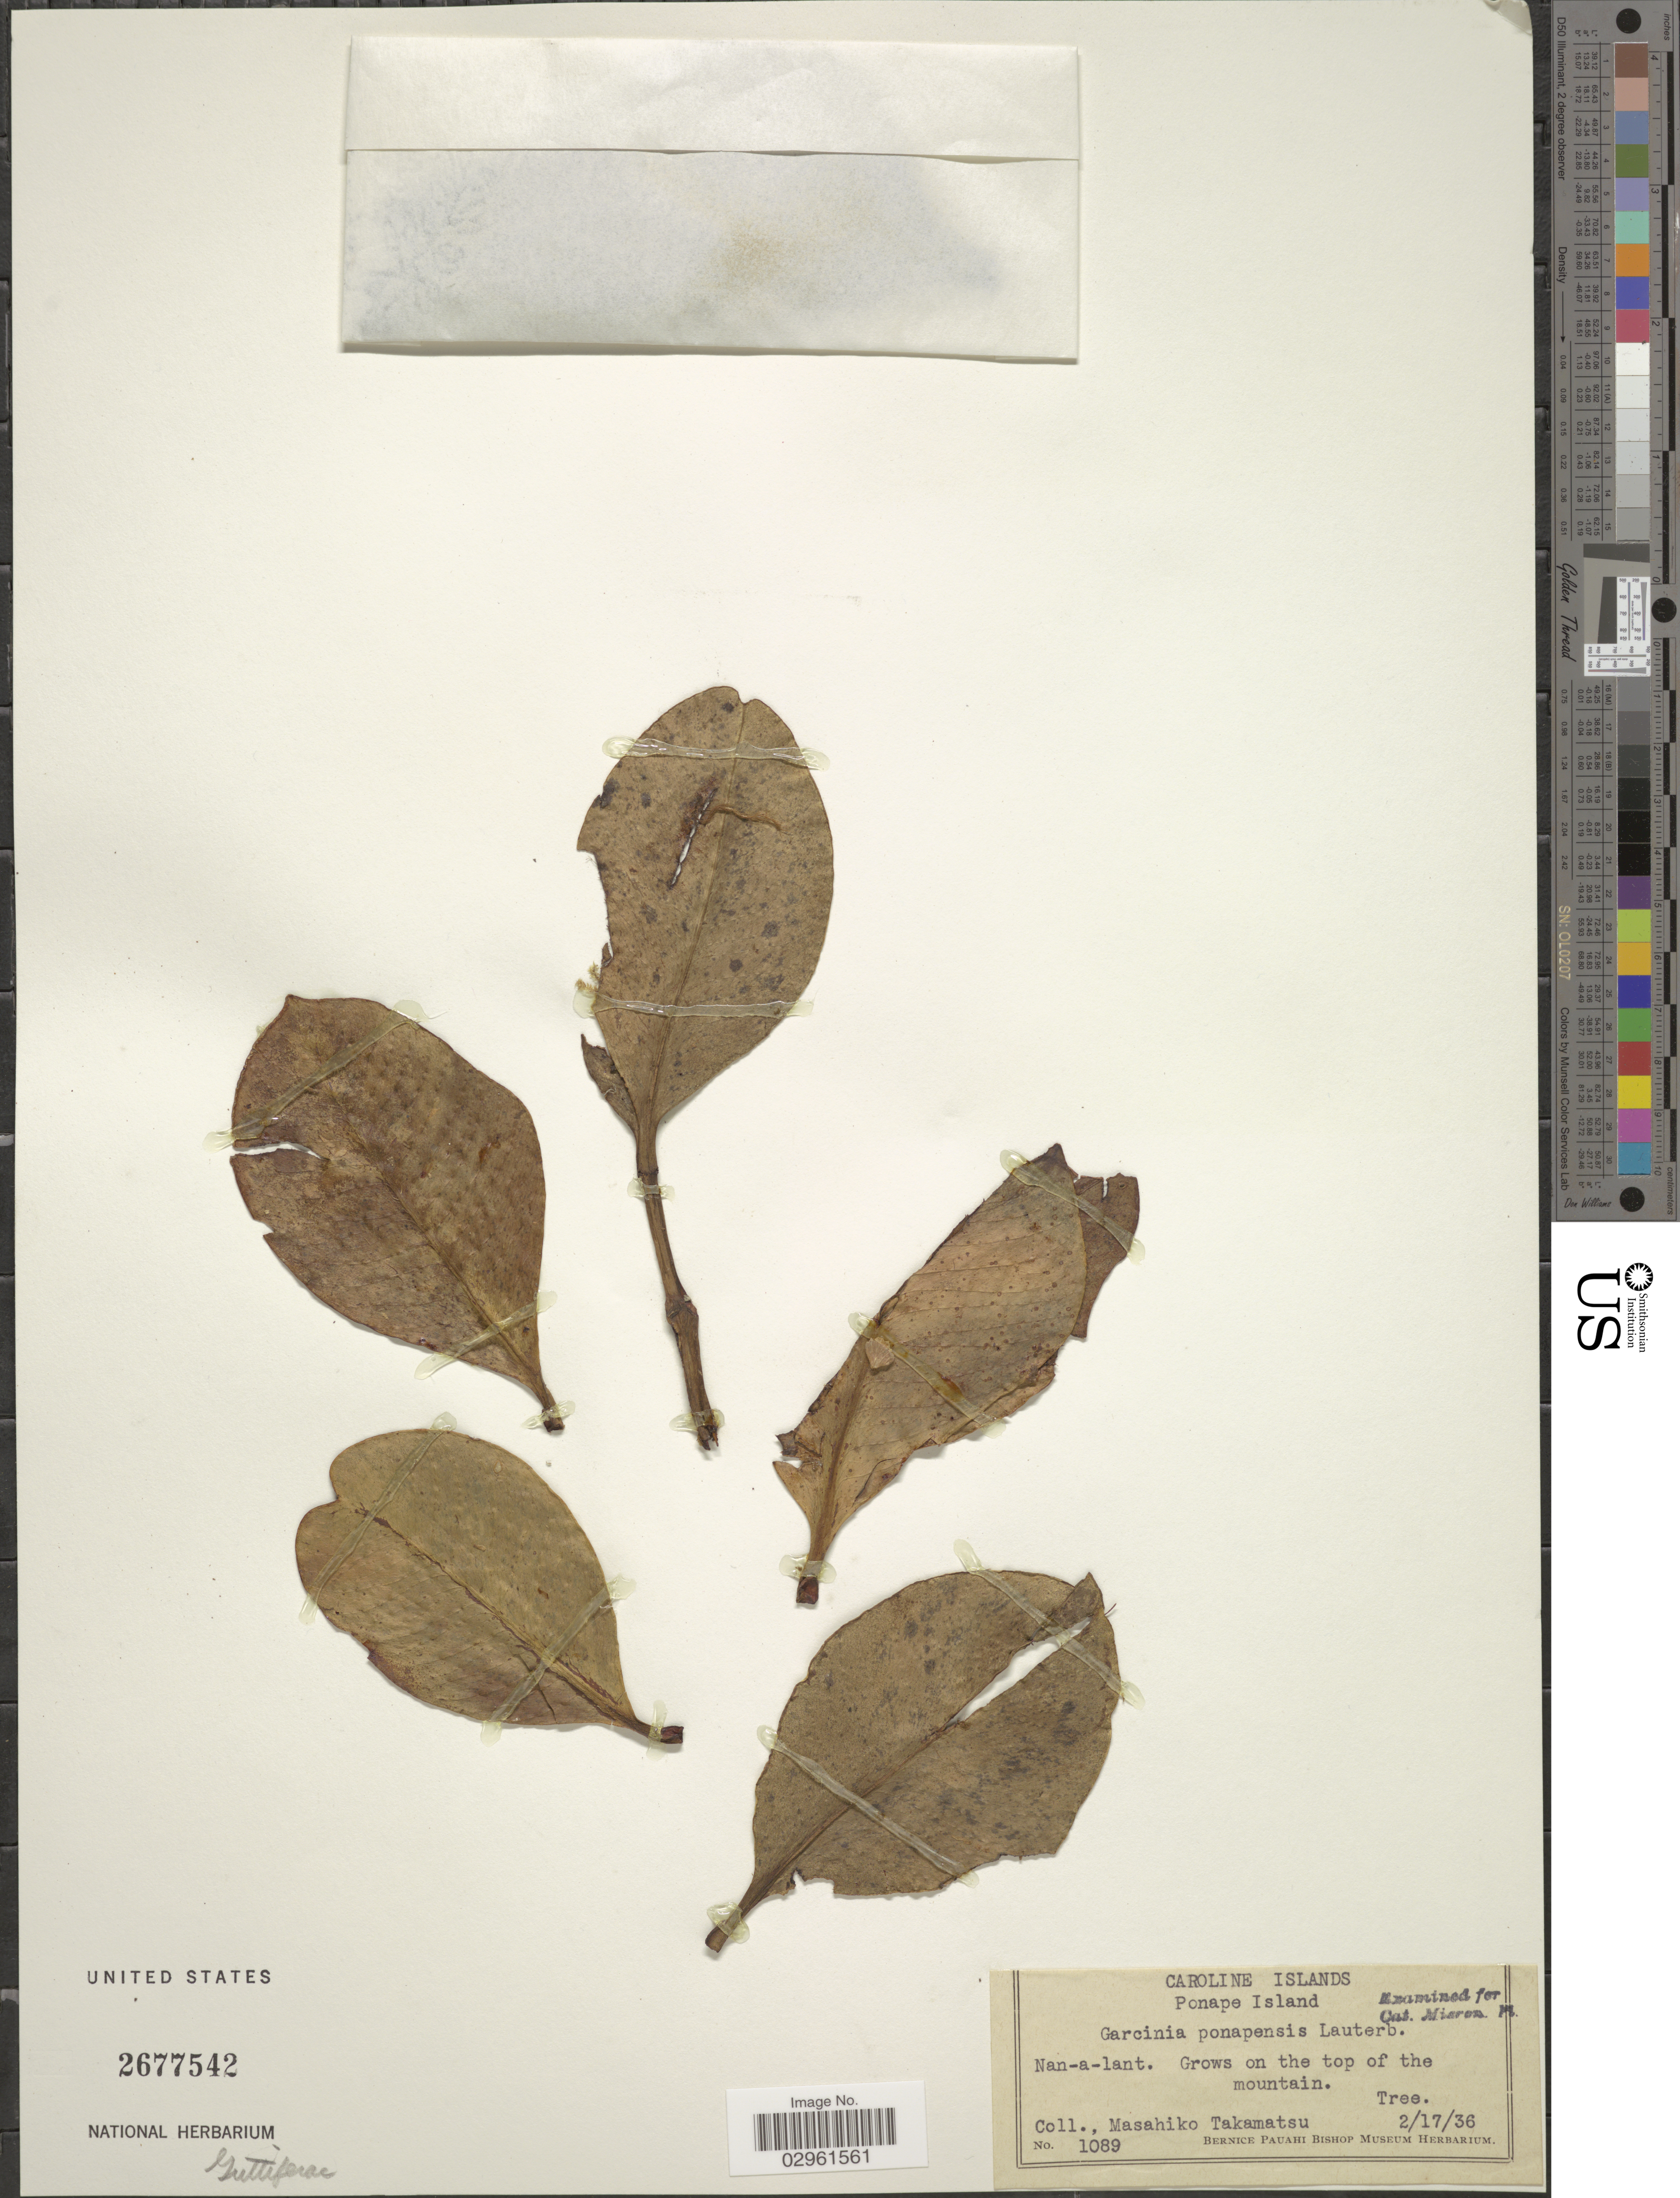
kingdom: Plantae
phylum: Tracheophyta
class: Magnoliopsida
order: Malpighiales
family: Clusiaceae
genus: Garcinia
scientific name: Garcinia ponapensis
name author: Lauterb.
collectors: M. Takamatsu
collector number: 1089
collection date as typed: Transcribed d/m/y: 17/2/36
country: Micronesia, Federated States of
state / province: Pohnpei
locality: Caroline Islands, Ponape Island, Nan-a-lant. Grows on the top of the mountain.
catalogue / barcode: US 2677542